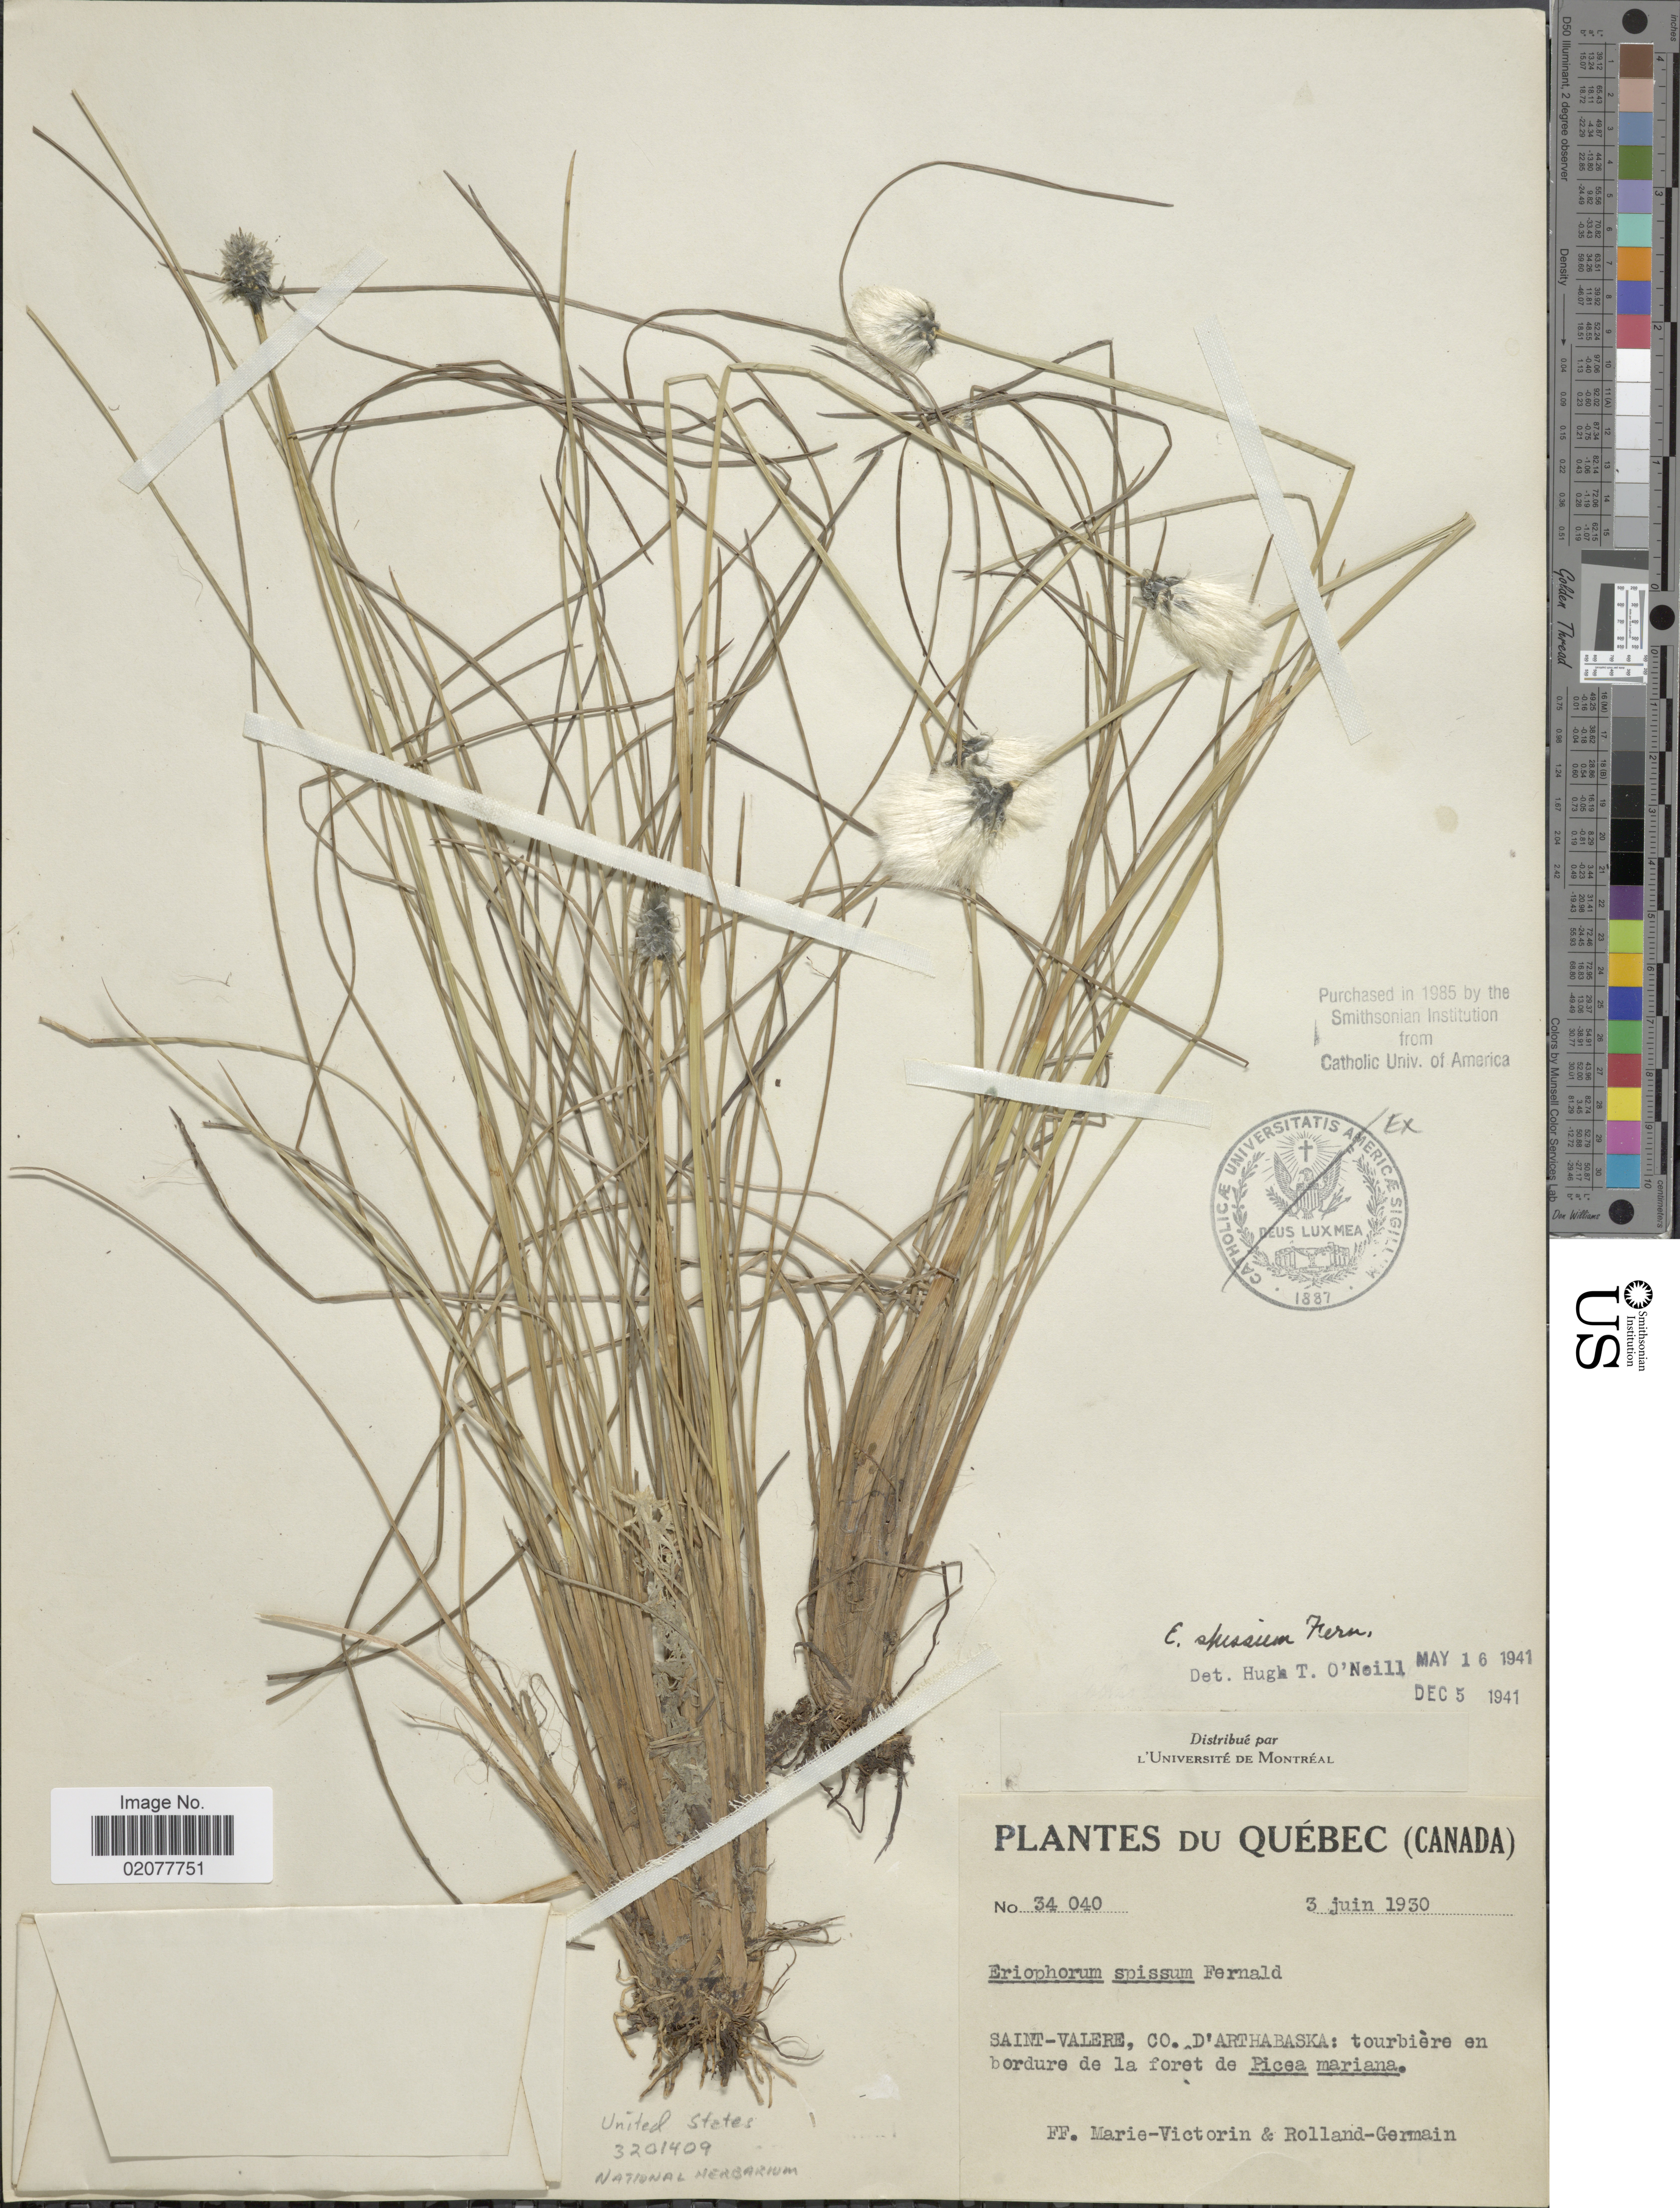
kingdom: Plantae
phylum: Tracheophyta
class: Liliopsida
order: Poales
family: Cyperaceae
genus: Eriophorum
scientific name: Eriophorum spissum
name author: Fernald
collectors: F. Marie-Victorin & Rolland-Germain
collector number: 34040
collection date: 1930-06-03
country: Canada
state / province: Quebec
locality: Saint-Valere, Co. D'Arthabaska: tourbière en bordure de la foret de Picea mariana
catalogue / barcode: US 3201409